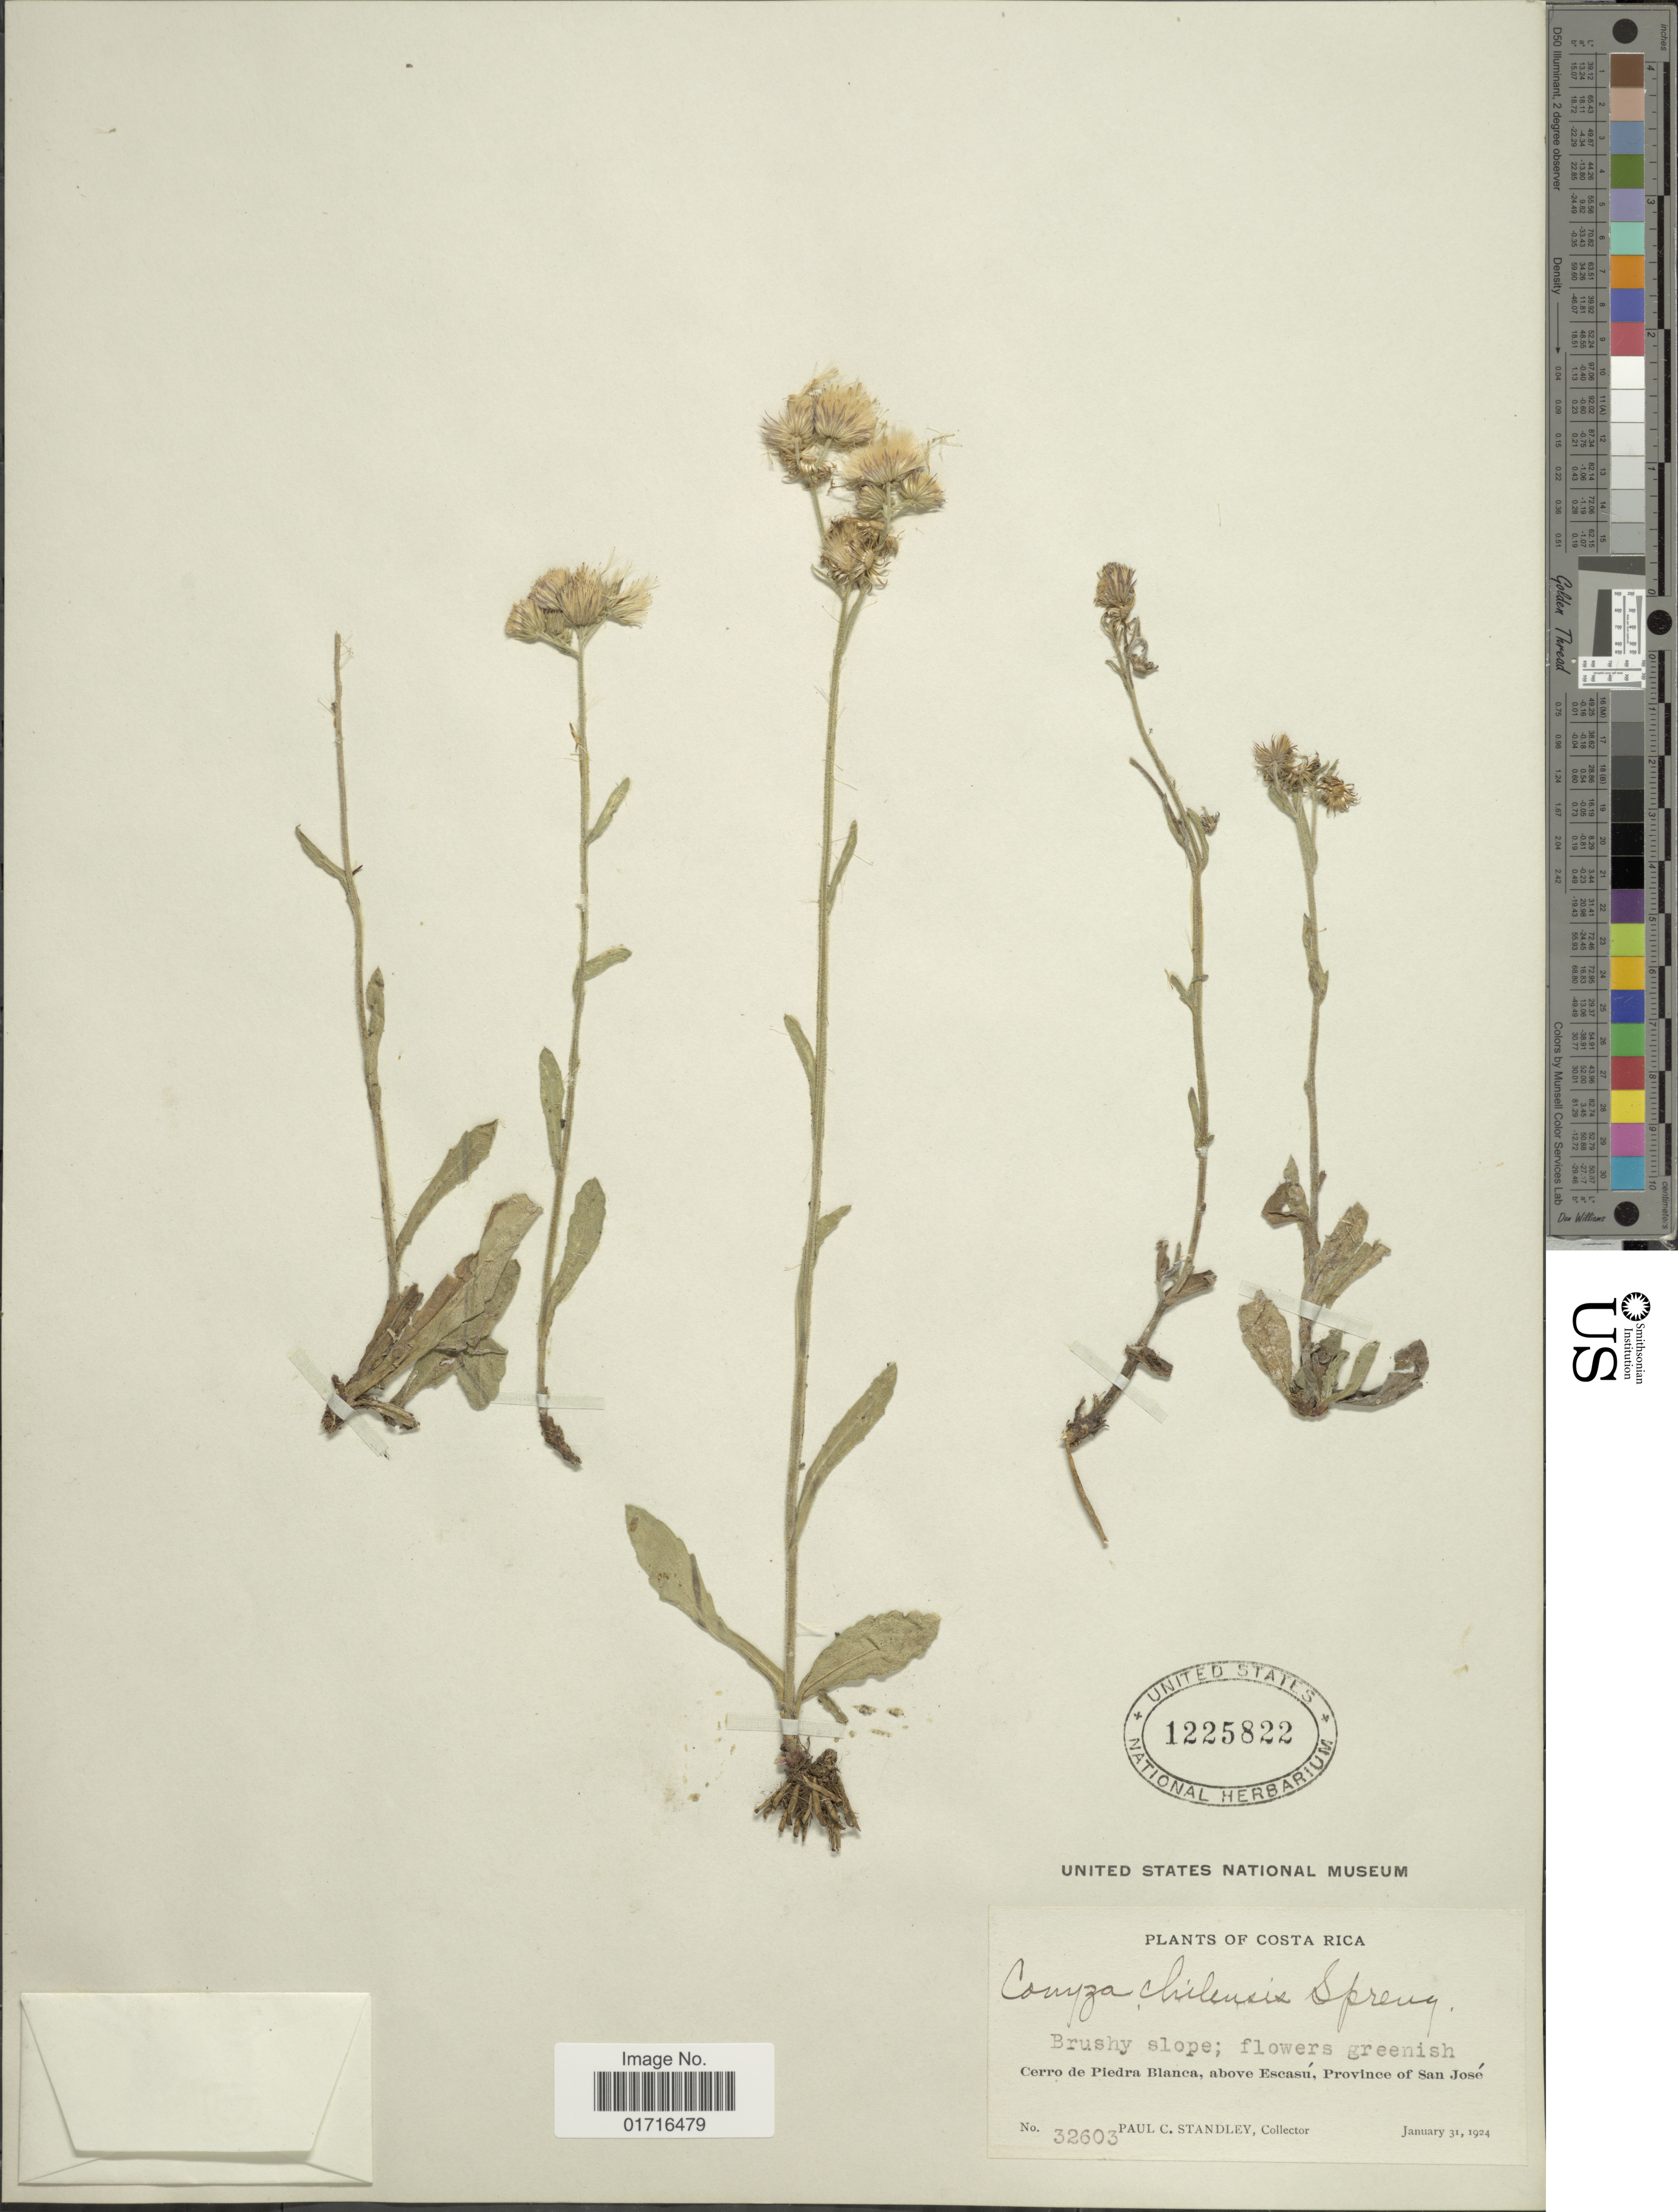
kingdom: Plantae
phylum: Tracheophyta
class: Magnoliopsida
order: Asterales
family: Asteraceae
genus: Conyza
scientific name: Conyza chilensis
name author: Spreng.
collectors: P. C. Standley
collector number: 32603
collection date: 1924-01-31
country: Costa Rica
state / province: San José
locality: Cerro de Piedra Blanca, above Escasu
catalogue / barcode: US 1225822